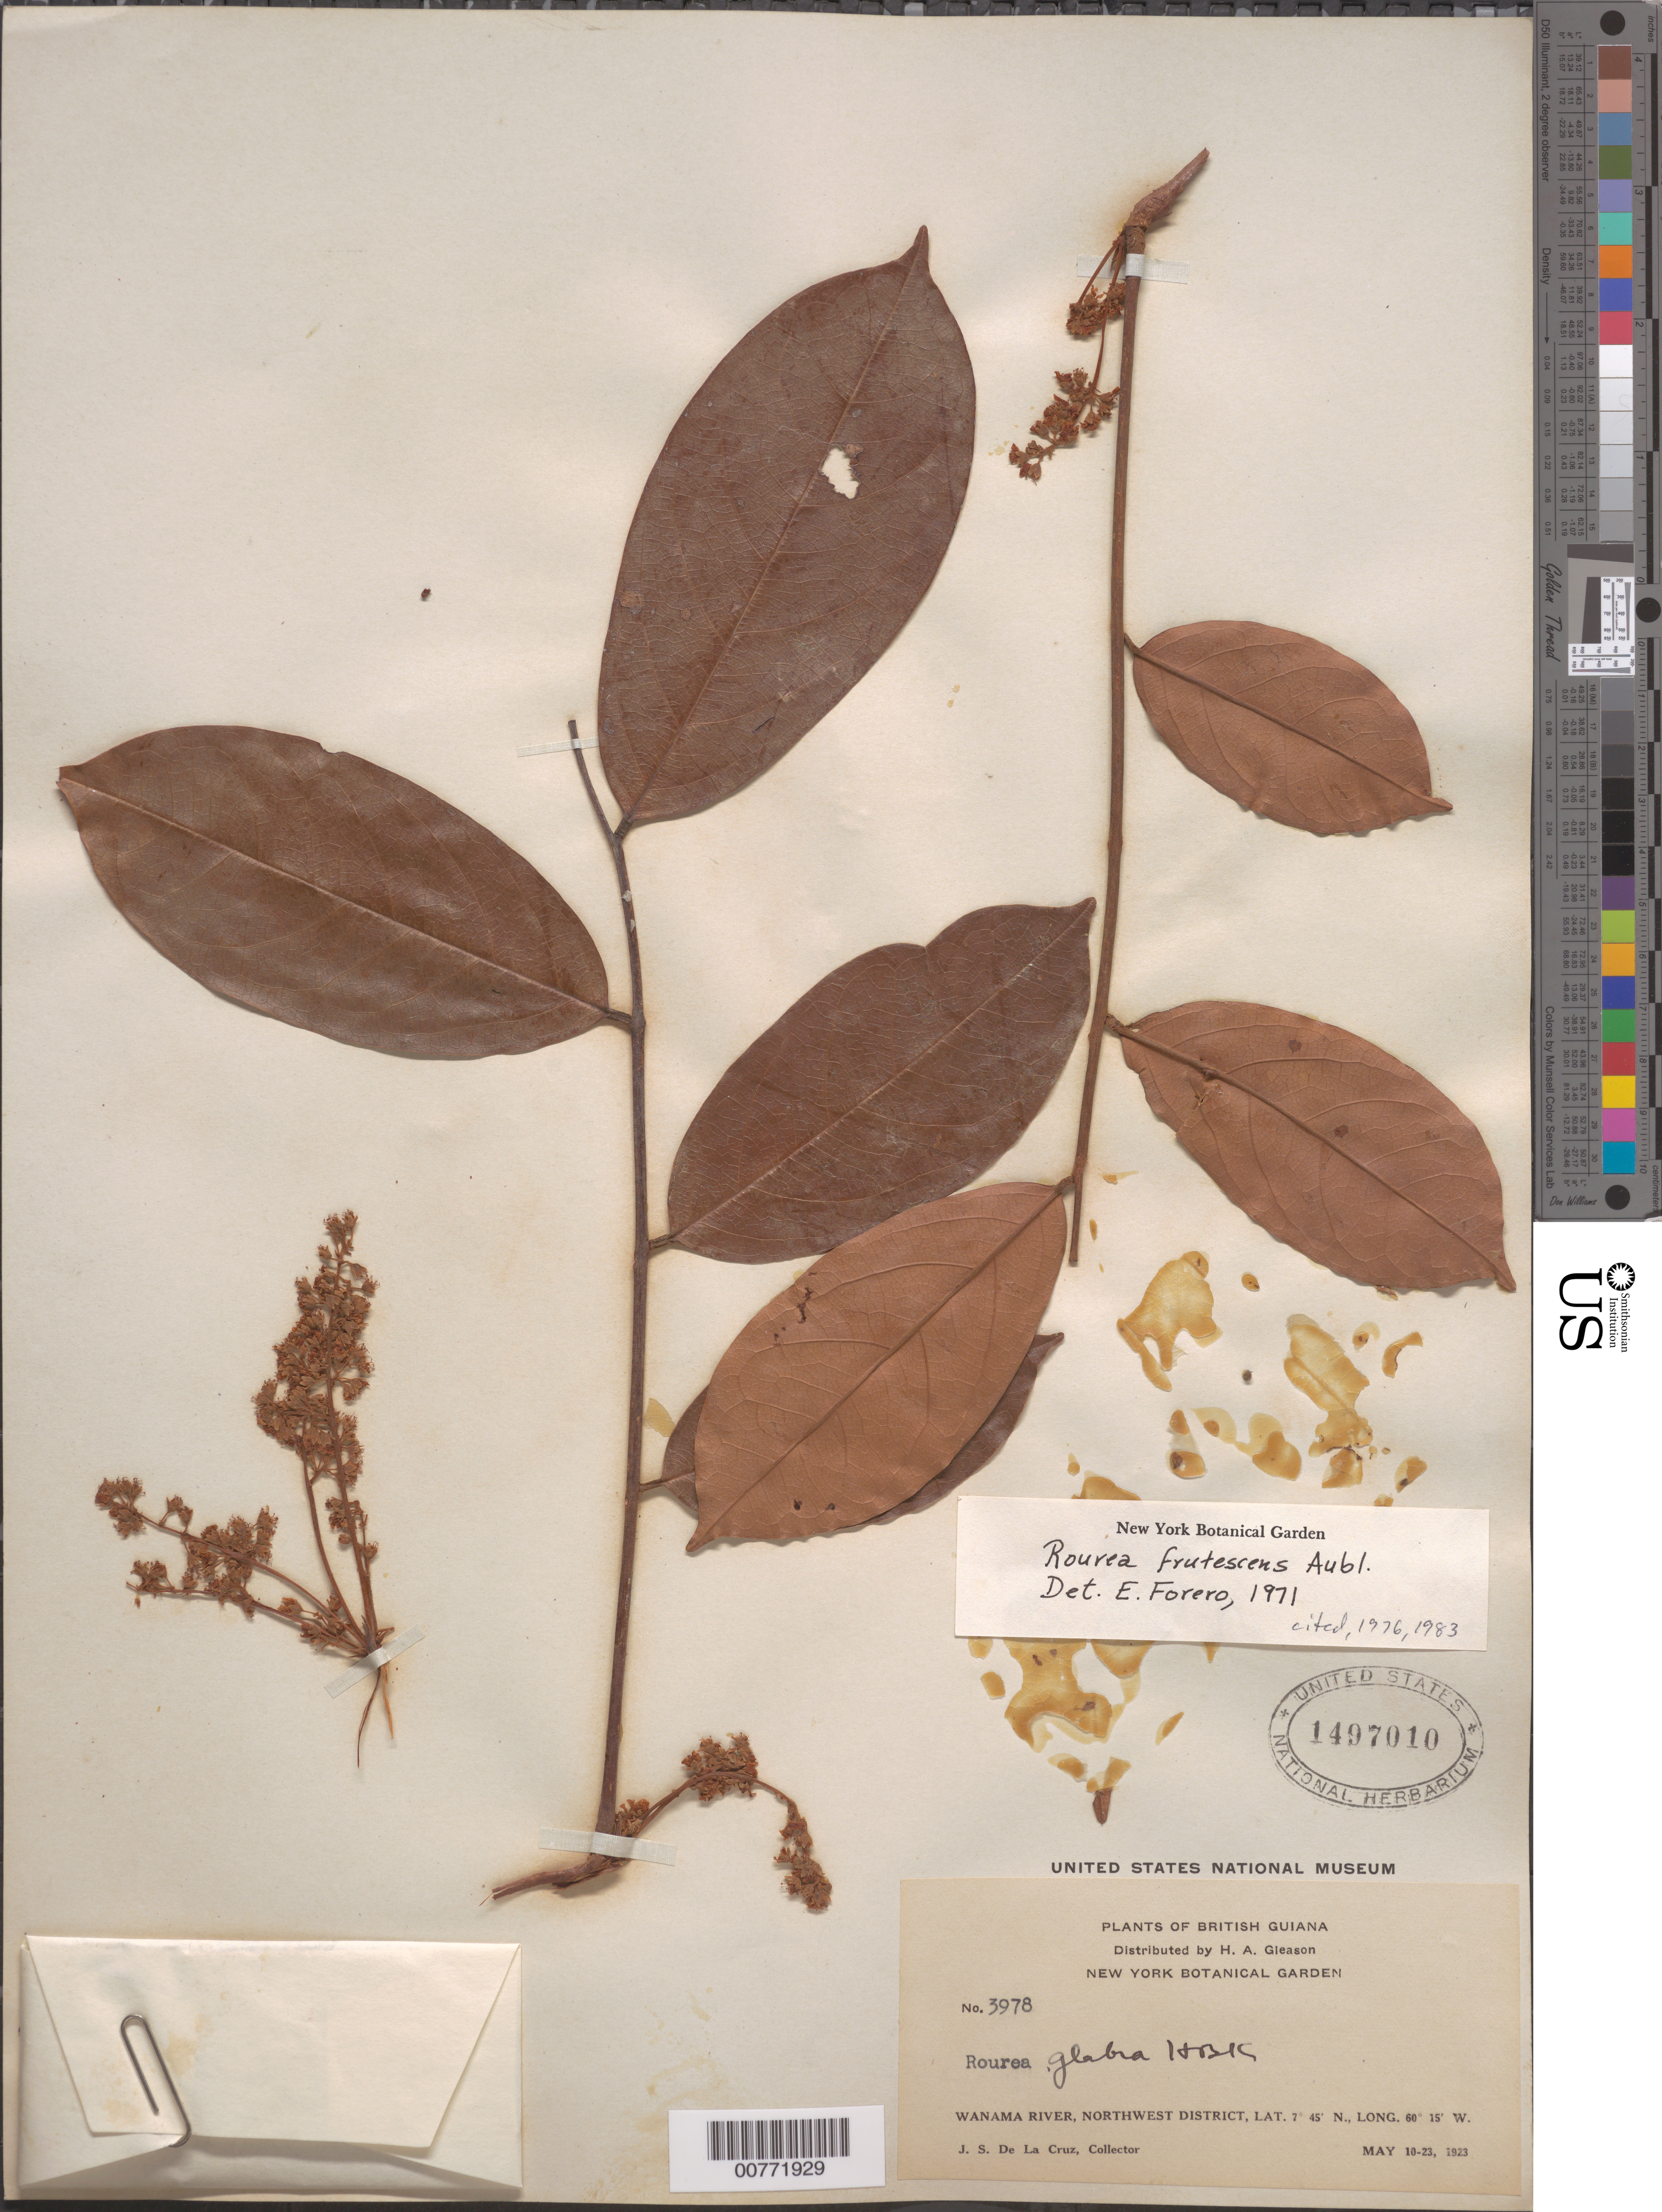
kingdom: Plantae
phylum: Tracheophyta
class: Magnoliopsida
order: Oxalidales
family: Connaraceae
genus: Rourea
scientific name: Rourea frutescens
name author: Aubl.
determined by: Forero, E.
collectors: J. S. de la Cruz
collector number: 3978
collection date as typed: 10-May-23 to 23-May-23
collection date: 1923-05-10/1923-05-23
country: Guyana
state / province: Barima-Waini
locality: Wanama R., NW District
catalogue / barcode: US 1497010